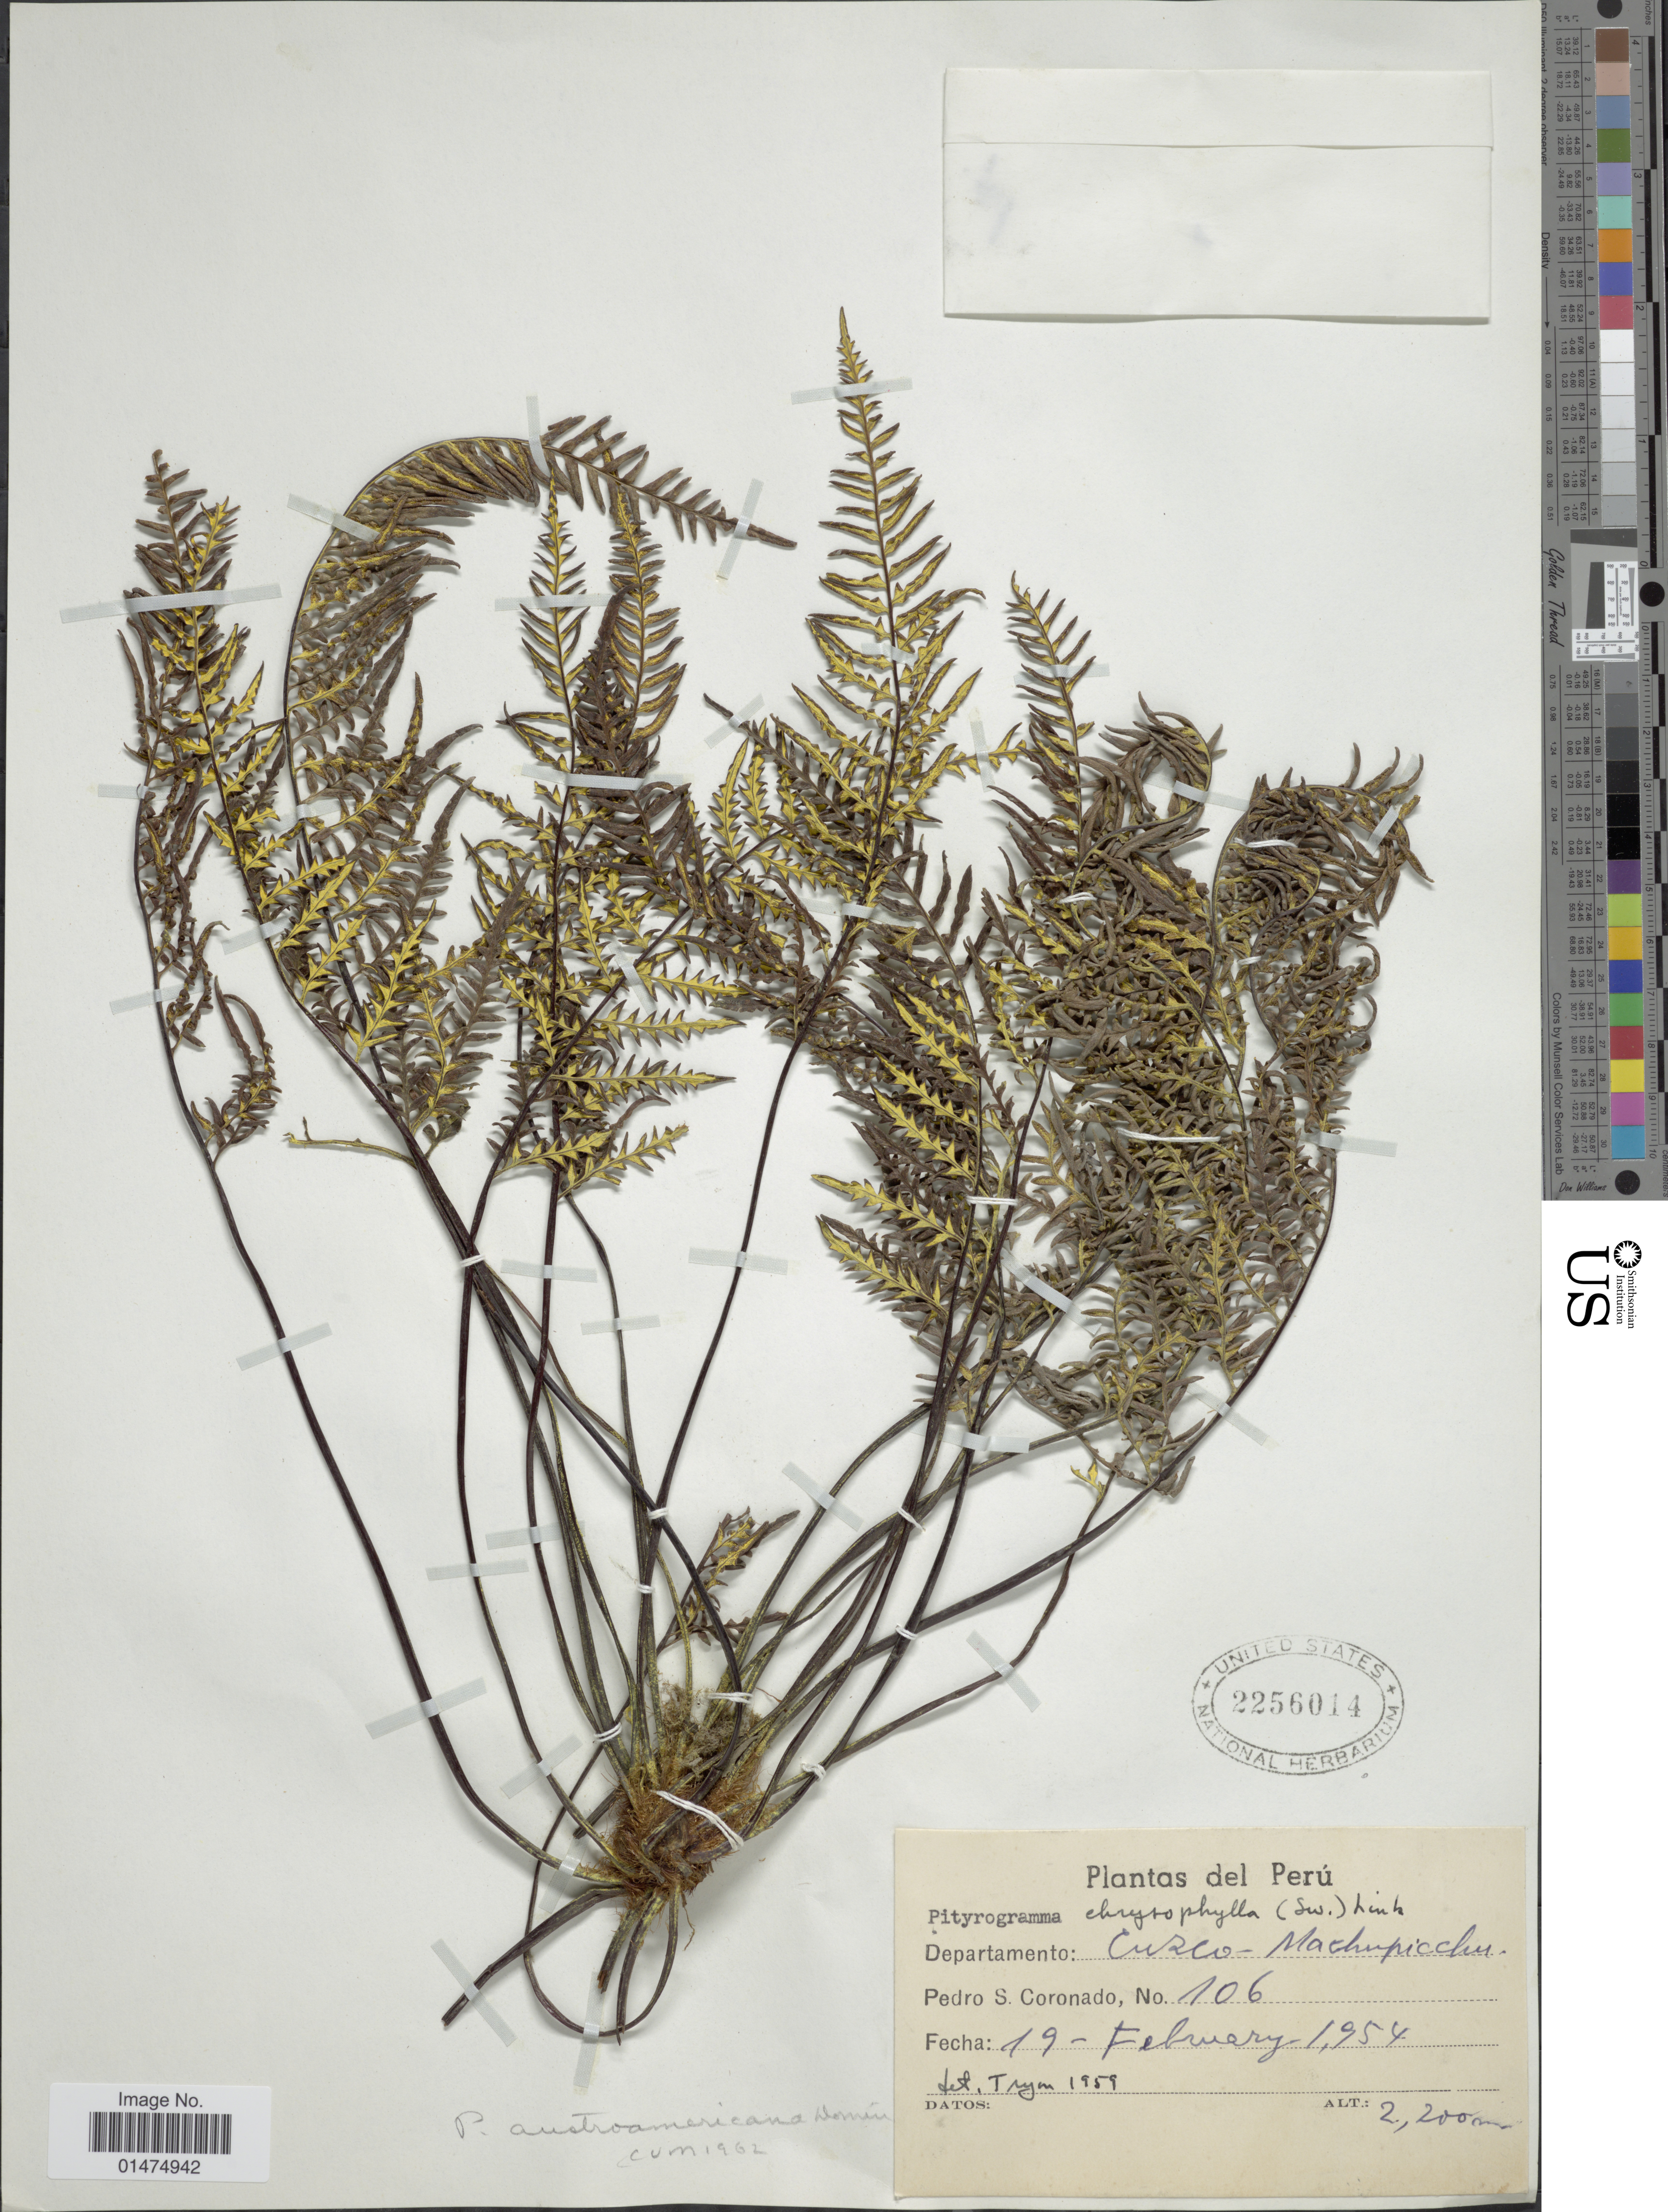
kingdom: Plantae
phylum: Tracheophyta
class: Polypodiopsida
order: Polypodiales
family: Pteridaceae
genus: Pityrogramma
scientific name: Pityrogramma calomelanos var. aureoflava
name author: (Hook.) Weath. ex L.H. Bailey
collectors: P. Coronado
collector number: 106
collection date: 1954-02-19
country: Peru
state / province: Cusco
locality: Machupicchu, Departamento Cuzco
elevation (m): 2200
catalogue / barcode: US 2256014